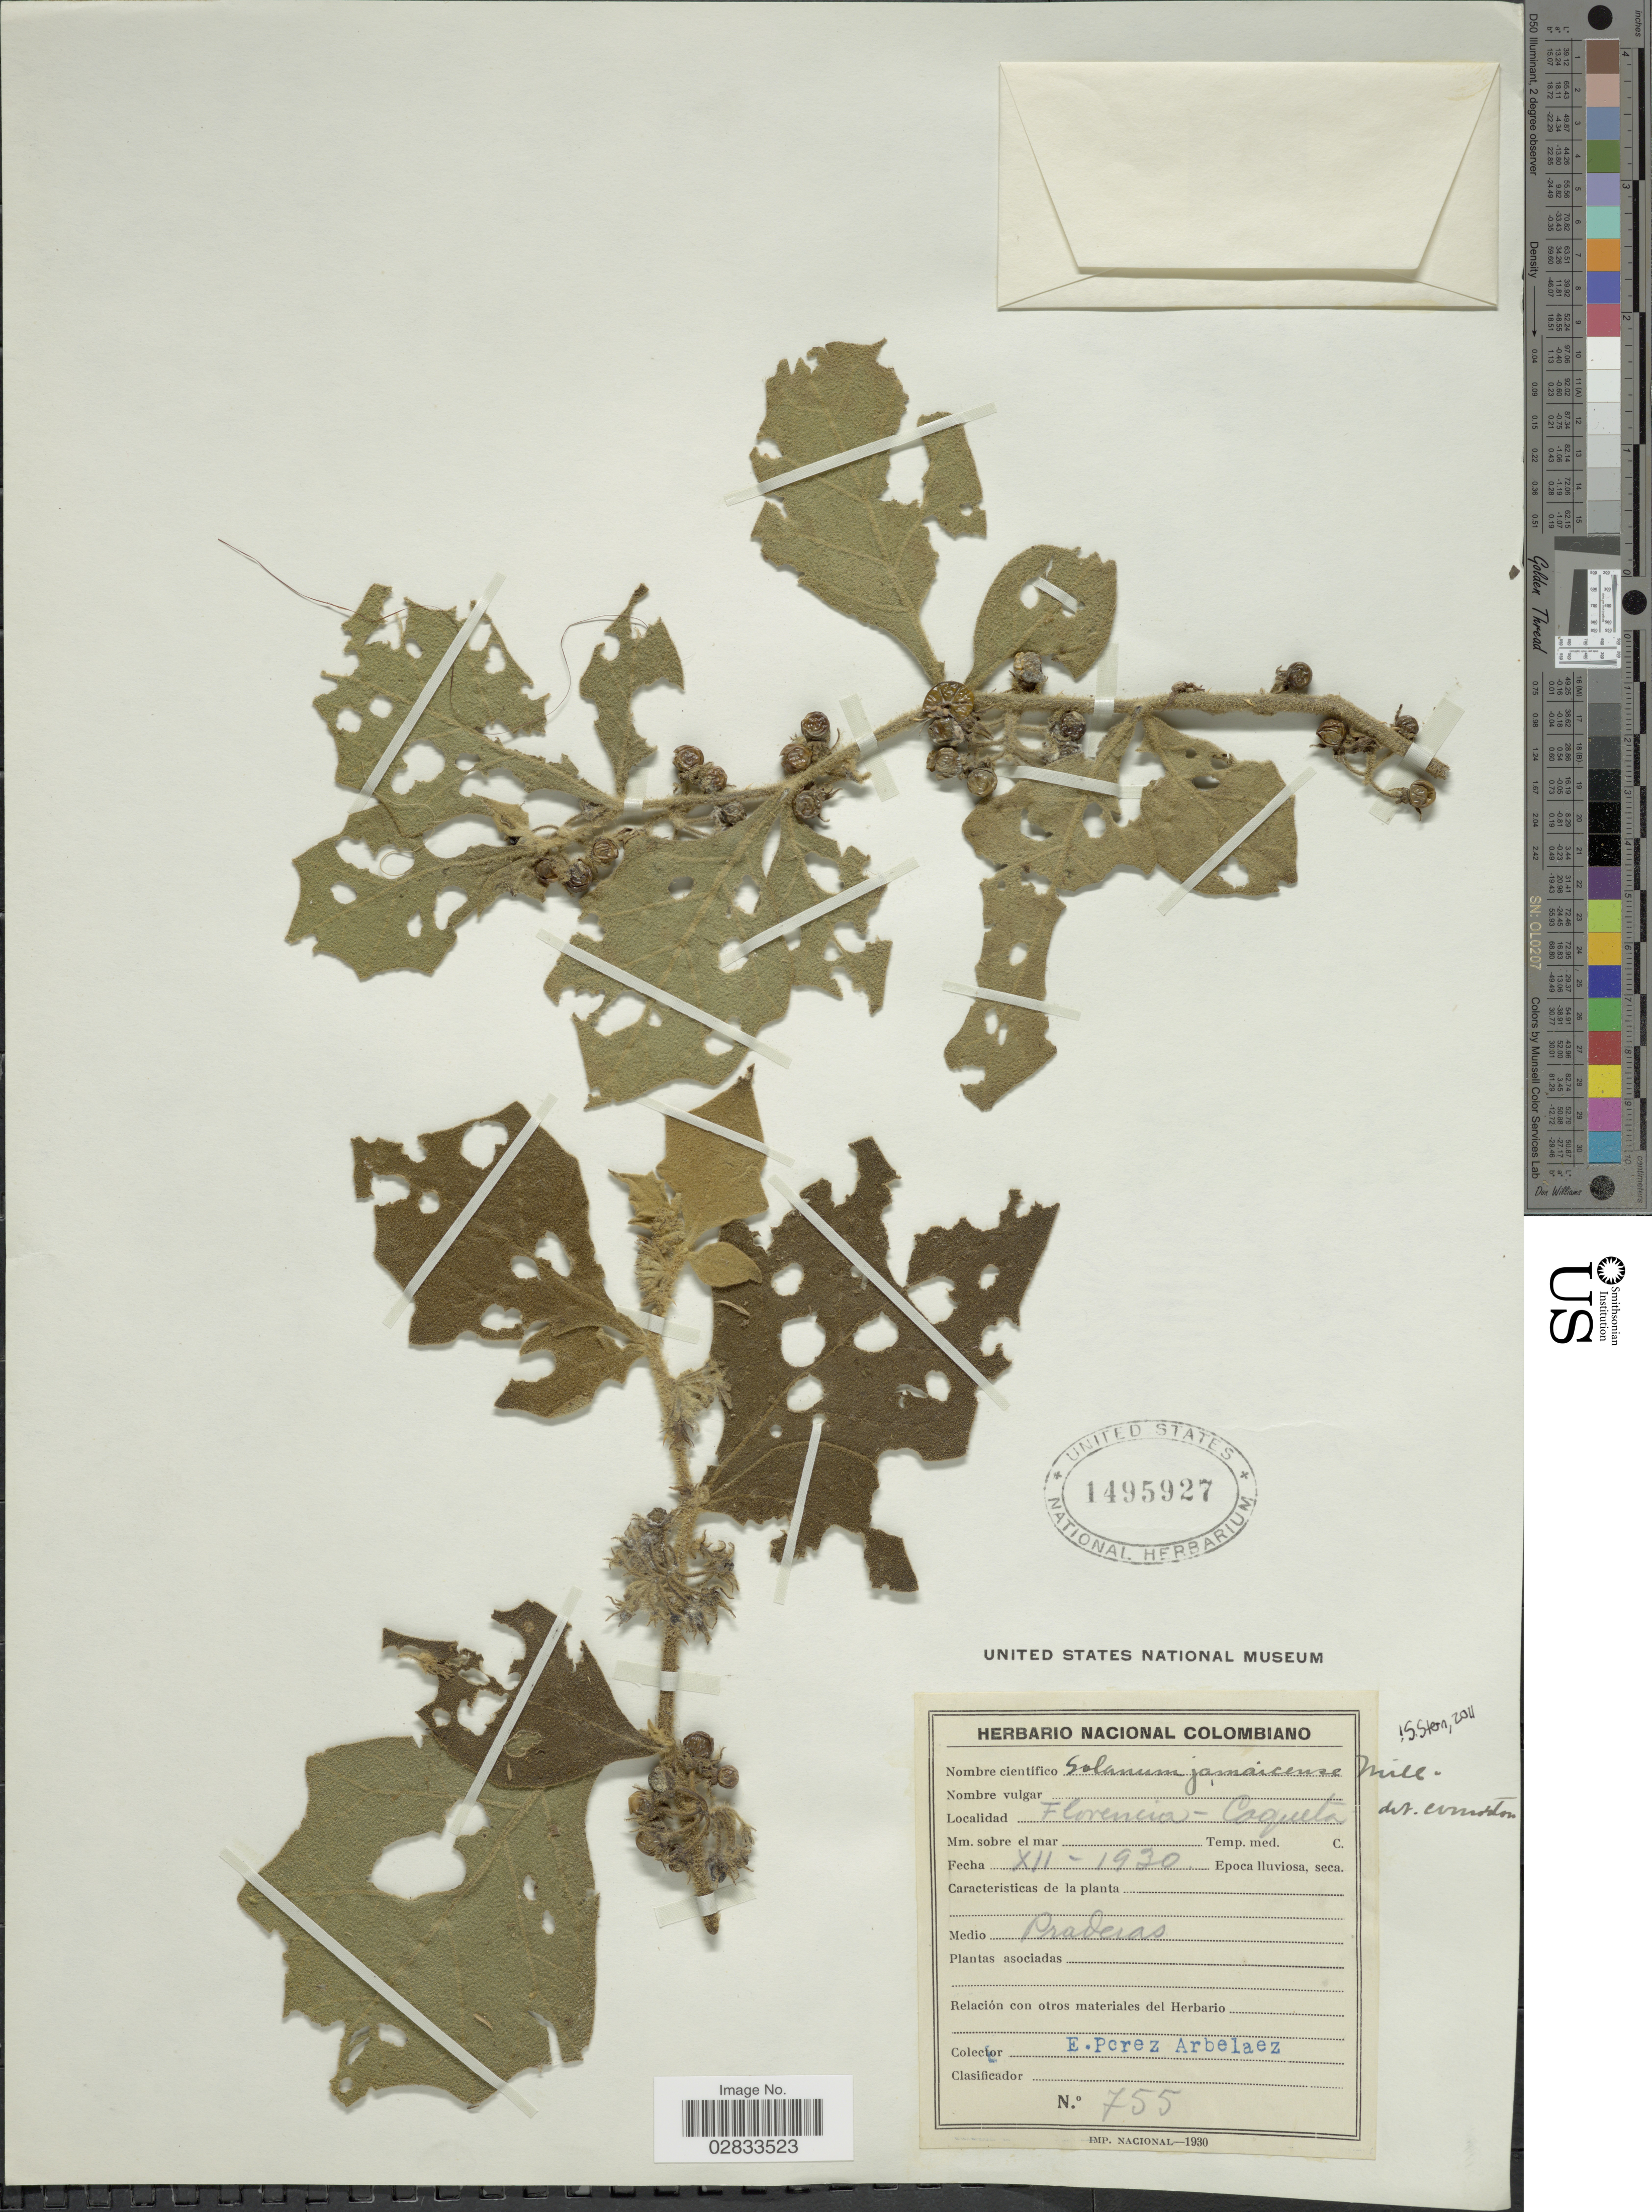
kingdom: Plantae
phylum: Tracheophyta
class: Magnoliopsida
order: Solanales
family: Solanaceae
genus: Solanum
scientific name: Solanum jamaicense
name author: Mill.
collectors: E. Pérez Arbeláez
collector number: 755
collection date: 1930-12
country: Colombia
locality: Florencia - Coqueta.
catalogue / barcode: US 1495927